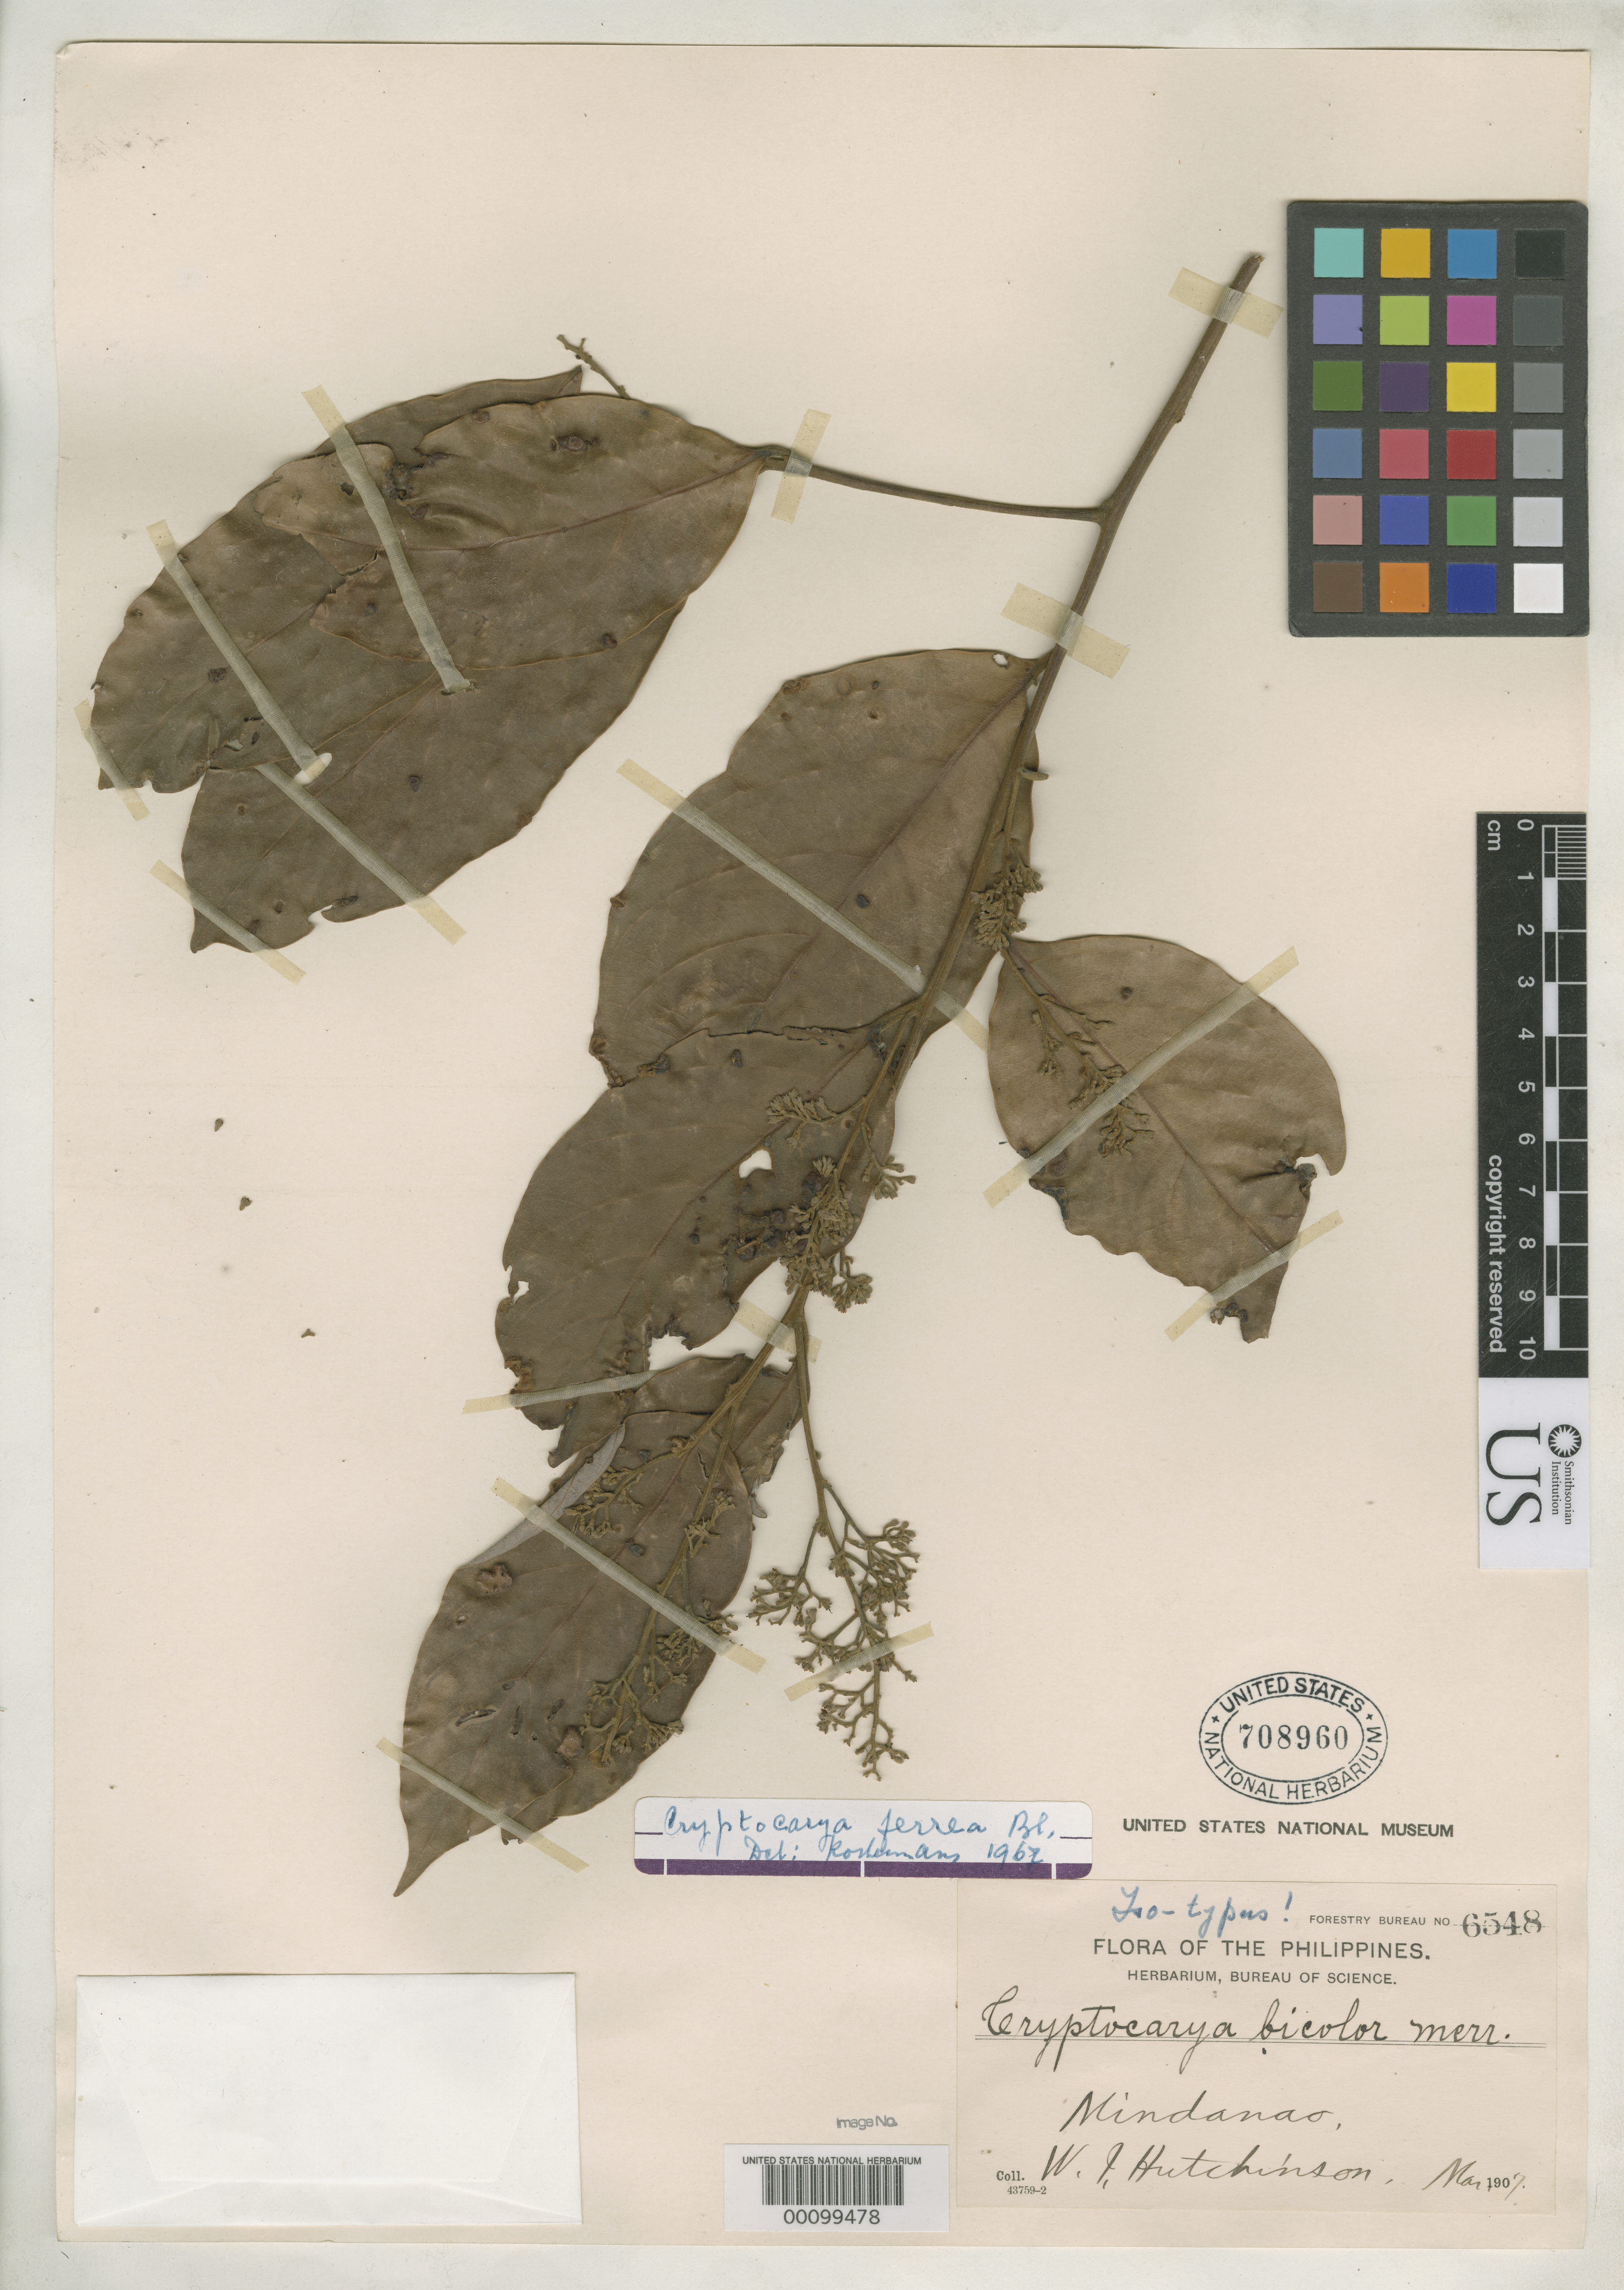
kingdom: Plantae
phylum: Tracheophyta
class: Magnoliopsida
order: Laurales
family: Lauraceae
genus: Cryptocarya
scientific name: Cryptocarya bicolor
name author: Merr.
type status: Isotype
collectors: W. I. Hutchinson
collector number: Bur. Sci. 6548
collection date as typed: Mar 1907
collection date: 1907-03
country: Philippines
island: Mindanao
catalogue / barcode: US 708960